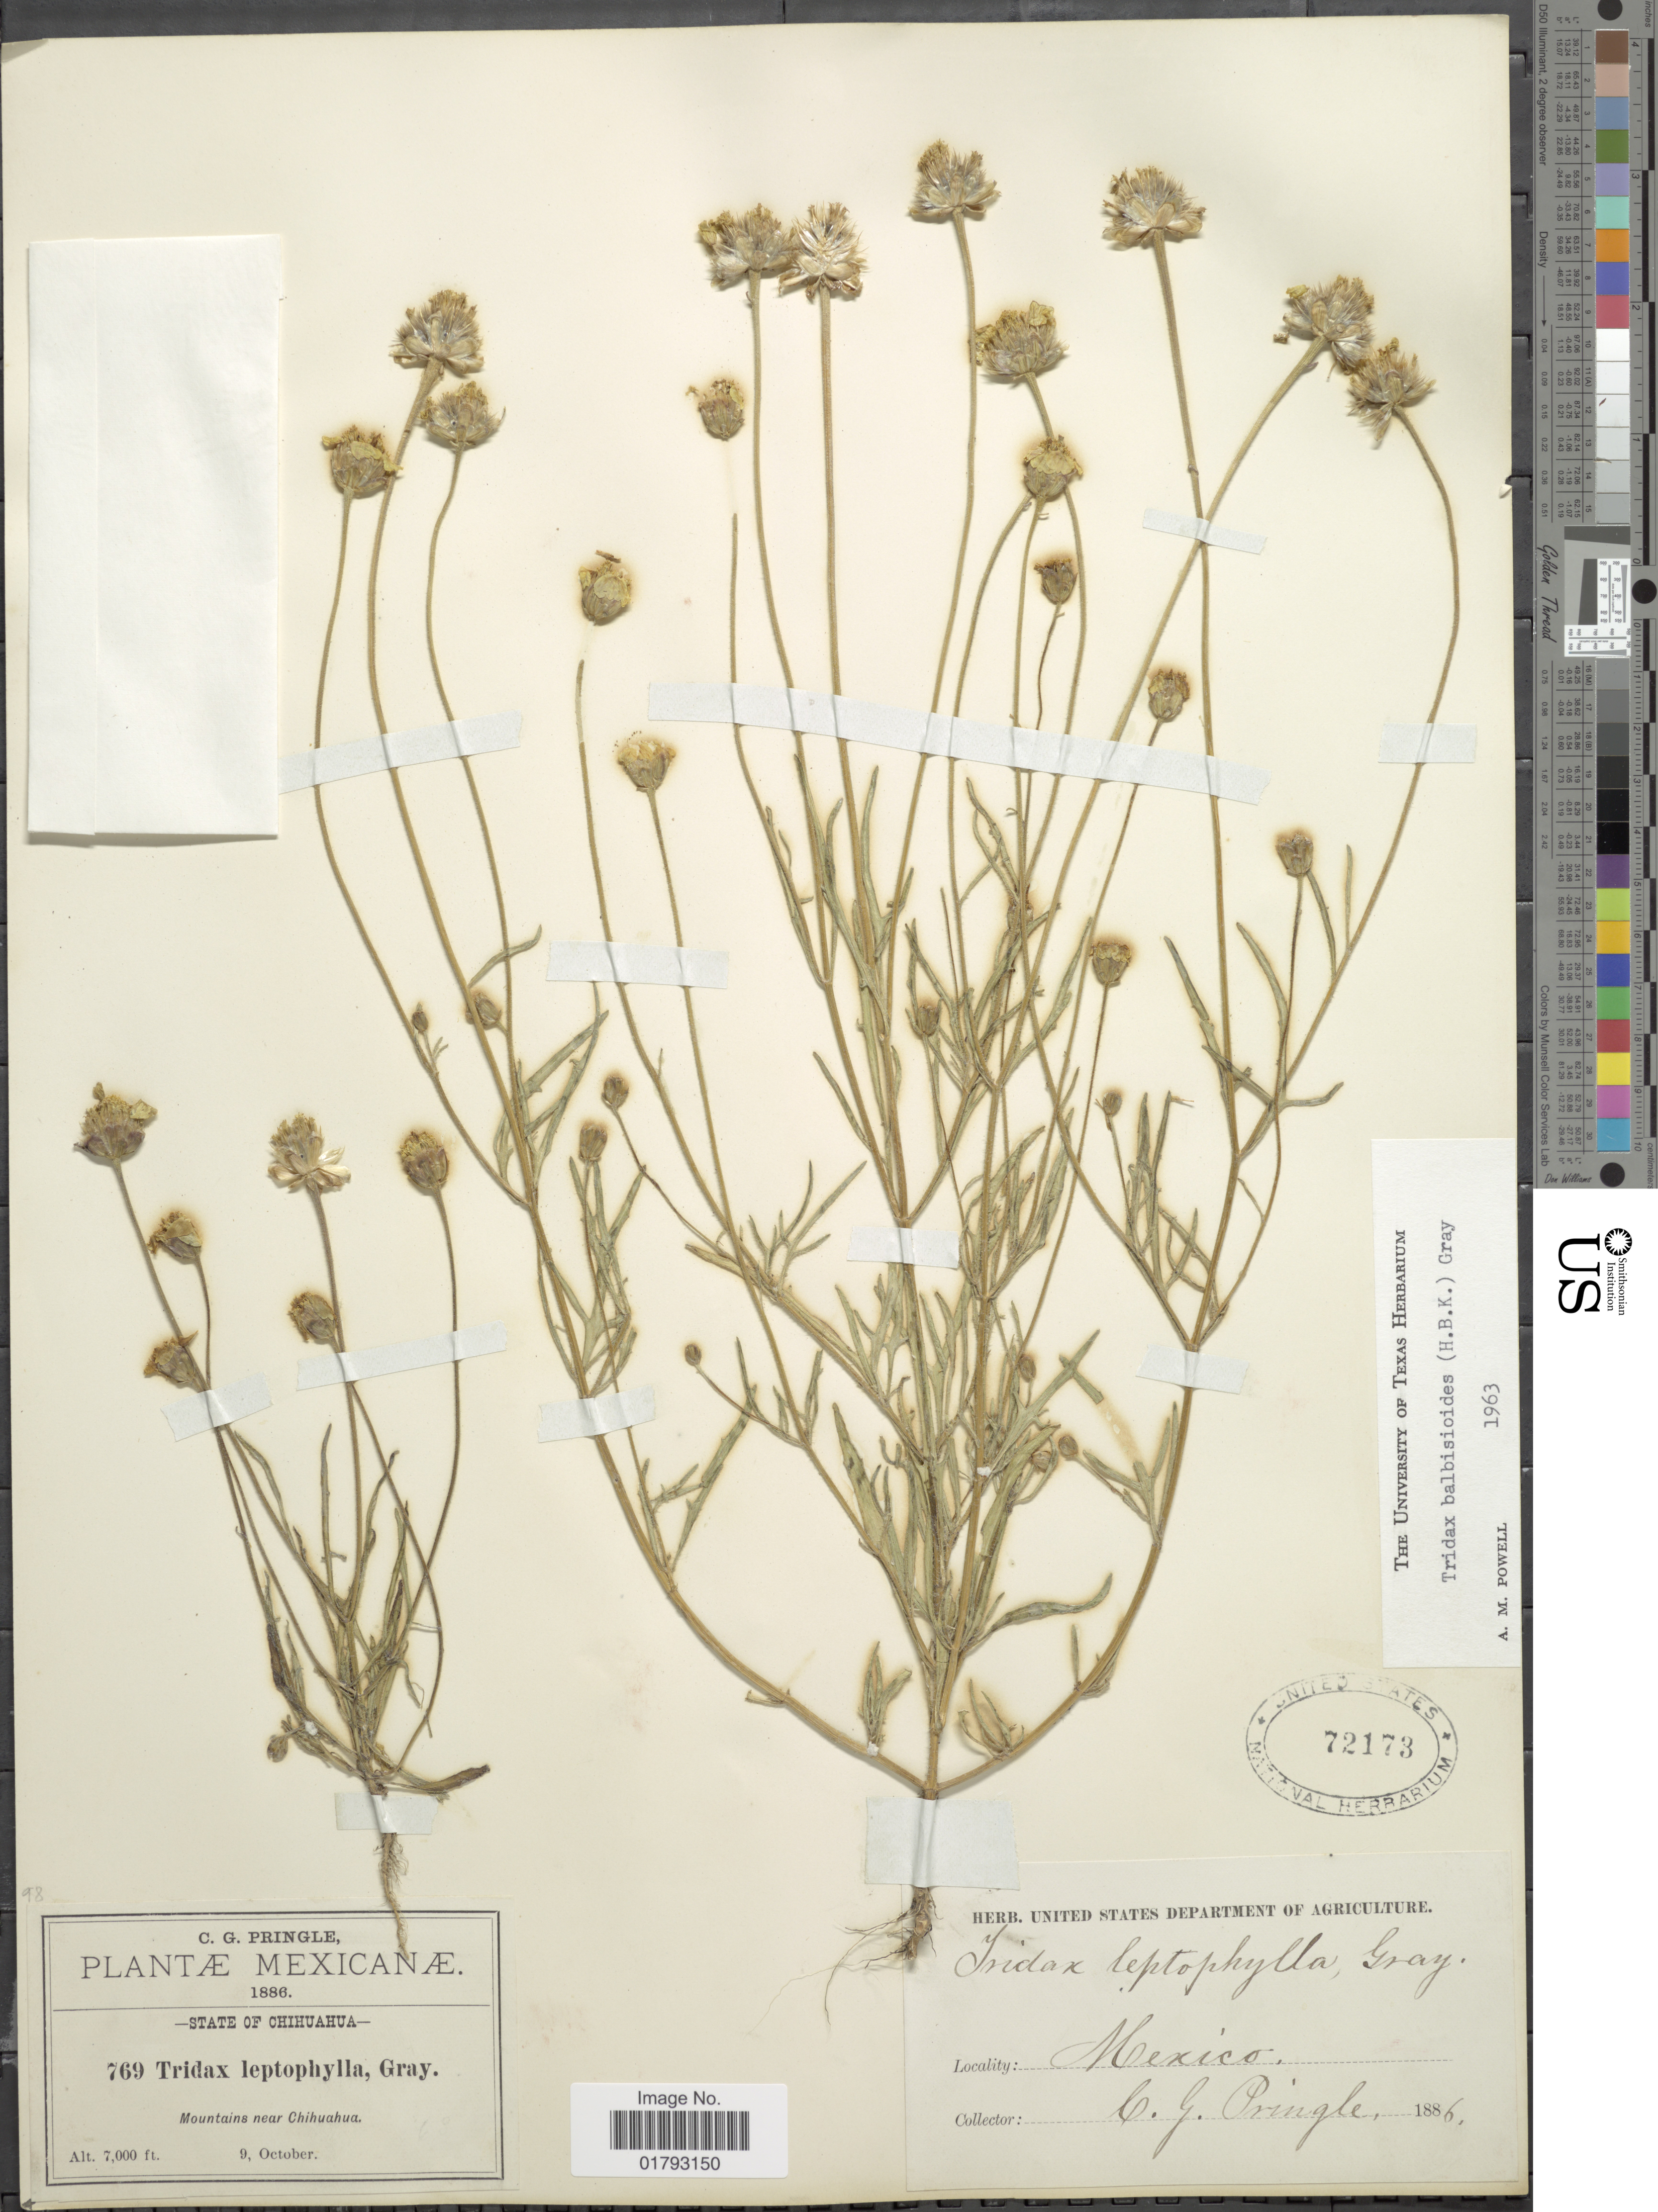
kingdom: Plantae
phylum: Tracheophyta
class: Magnoliopsida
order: Asterales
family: Asteraceae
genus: Tridax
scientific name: Tridax balbisioides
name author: (Kunth) A. Gray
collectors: C. G. Pringle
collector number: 769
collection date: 1886-10-09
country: Mexico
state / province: Chihuahua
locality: State of Chihuahua. Mountains near Chihuahua.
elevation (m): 2134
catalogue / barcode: US 72173